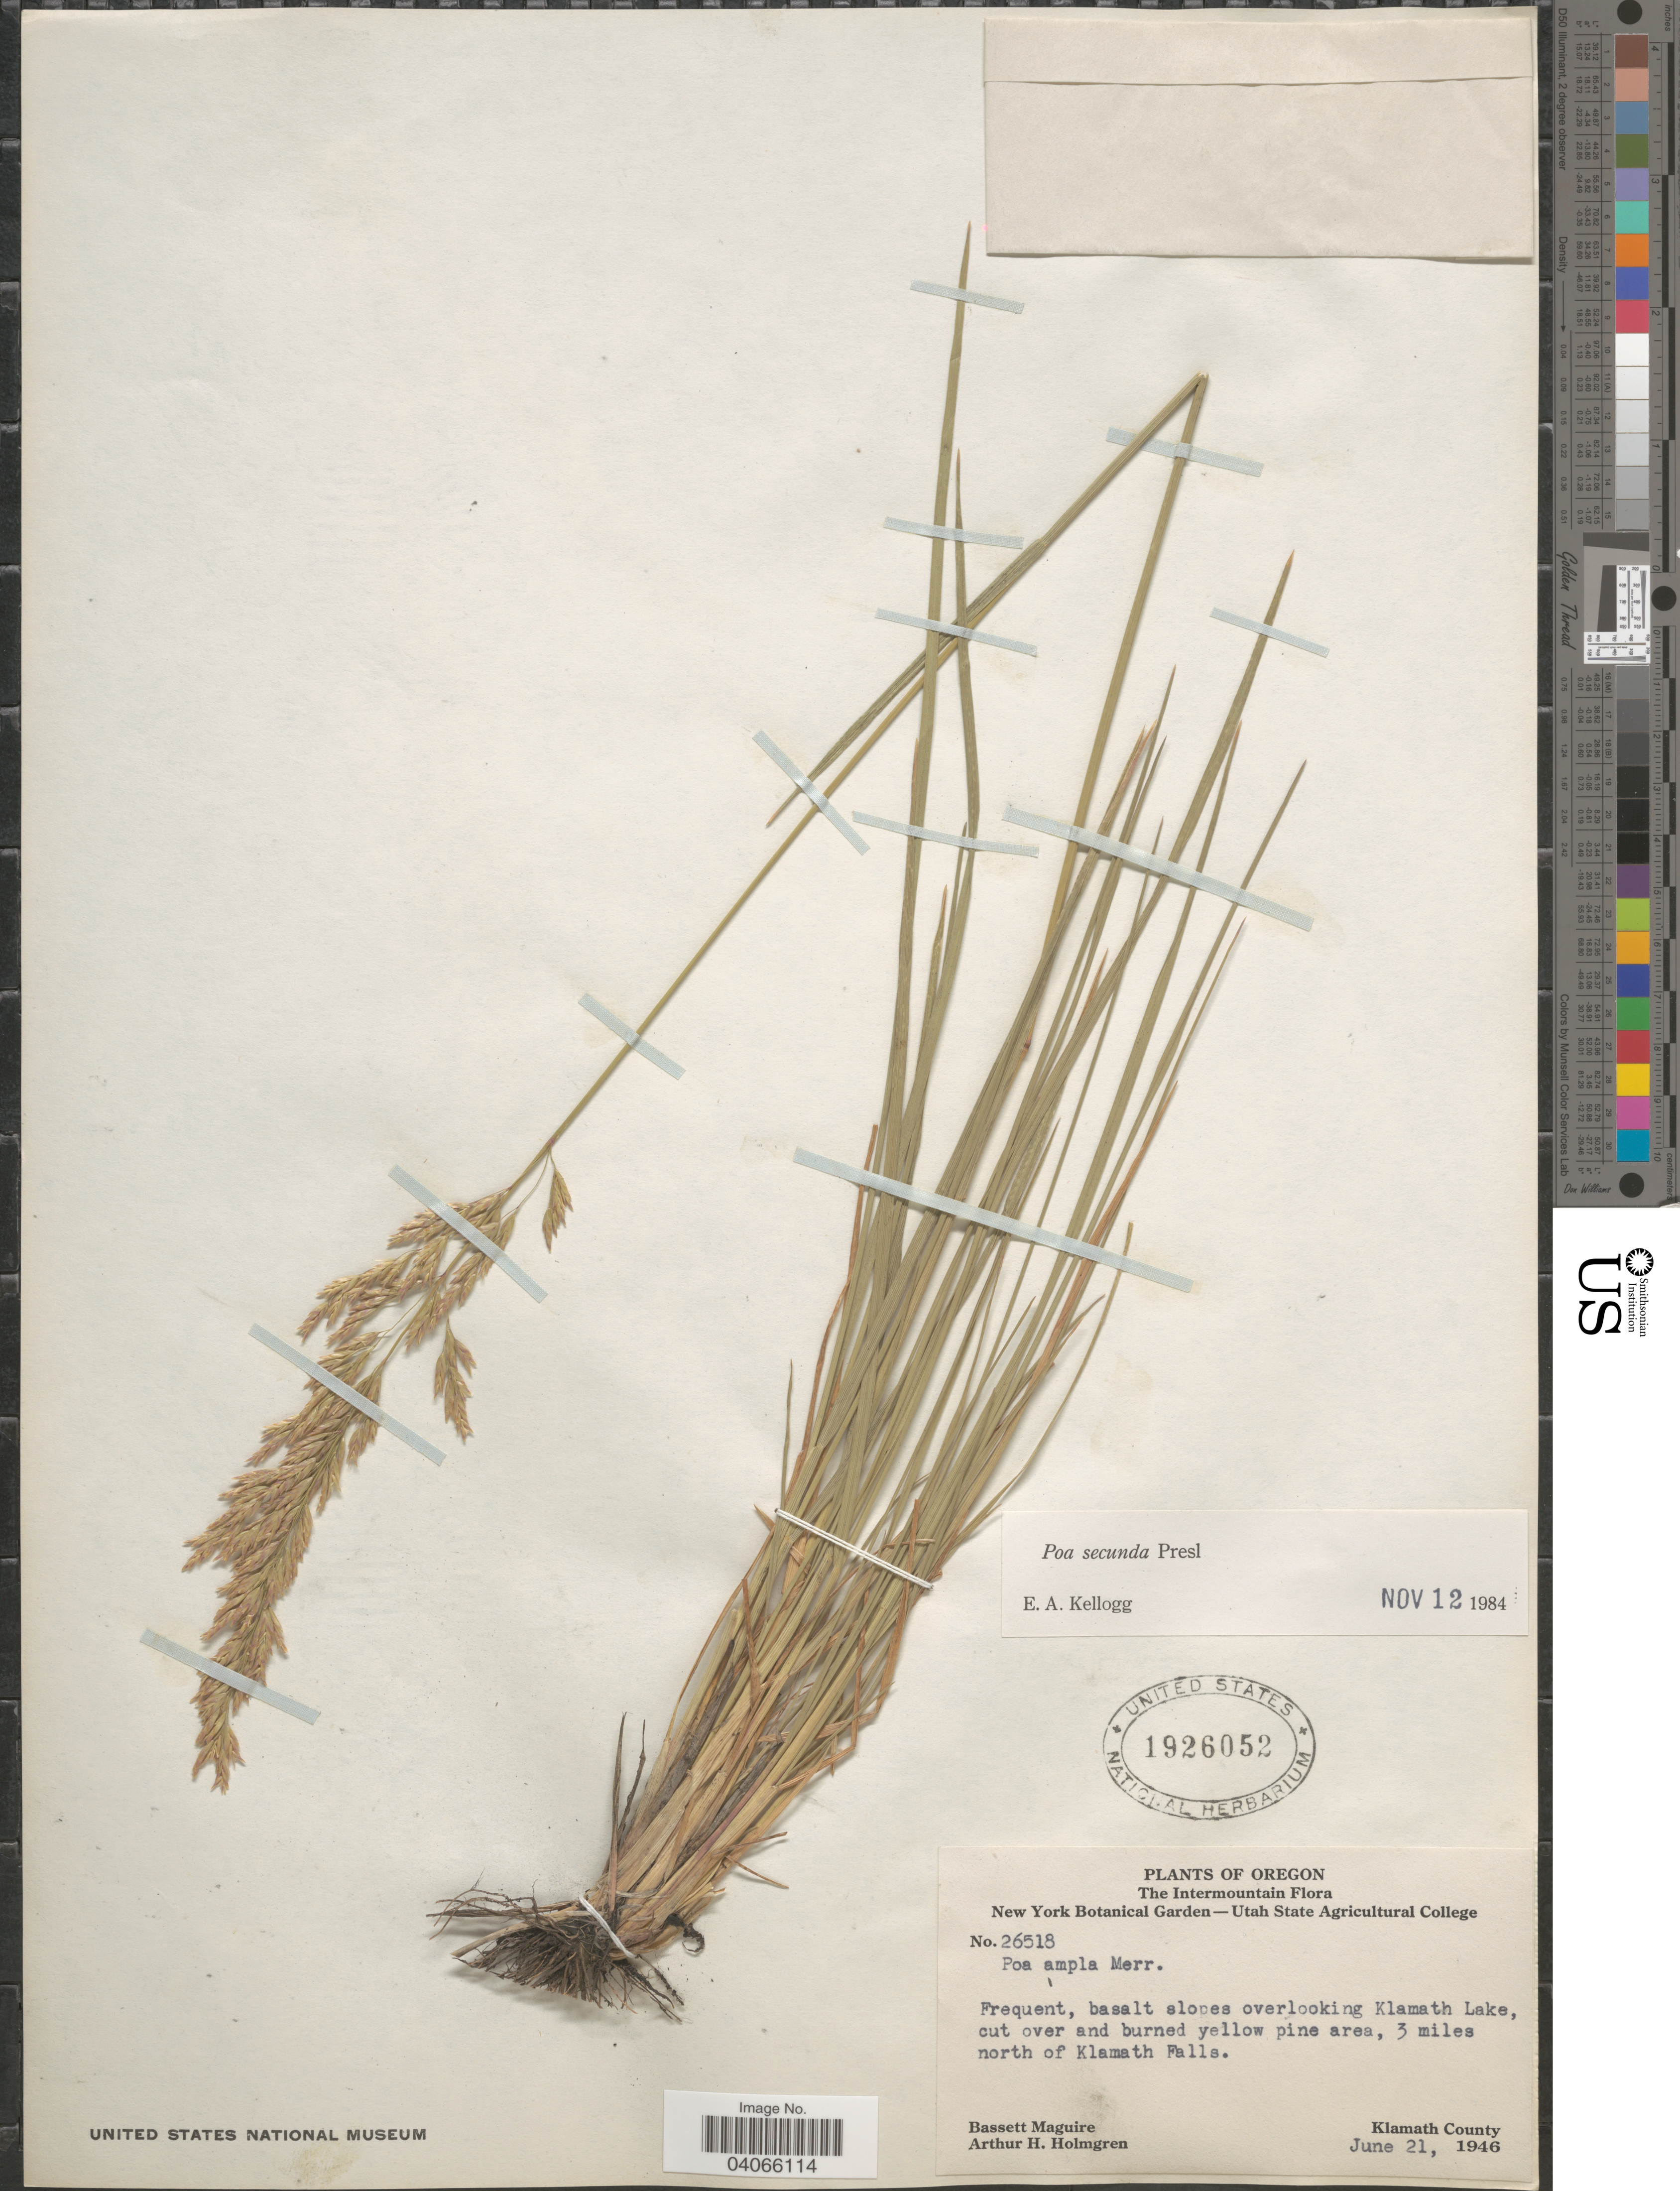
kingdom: Plantae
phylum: Tracheophyta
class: Liliopsida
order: Poales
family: Poaceae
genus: Poa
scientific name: Poa secunda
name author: J. Presl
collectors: B. Maguire & A. H. Holmgren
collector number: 26518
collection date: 1946-06-21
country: United States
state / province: Oregon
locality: The Intermountain. Frequent, basalt slopes overlooking Klamath Lake, cut over and burned yellow pine area, 3 miles north of Klamath Falls. Klamath County.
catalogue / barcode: US 1926052